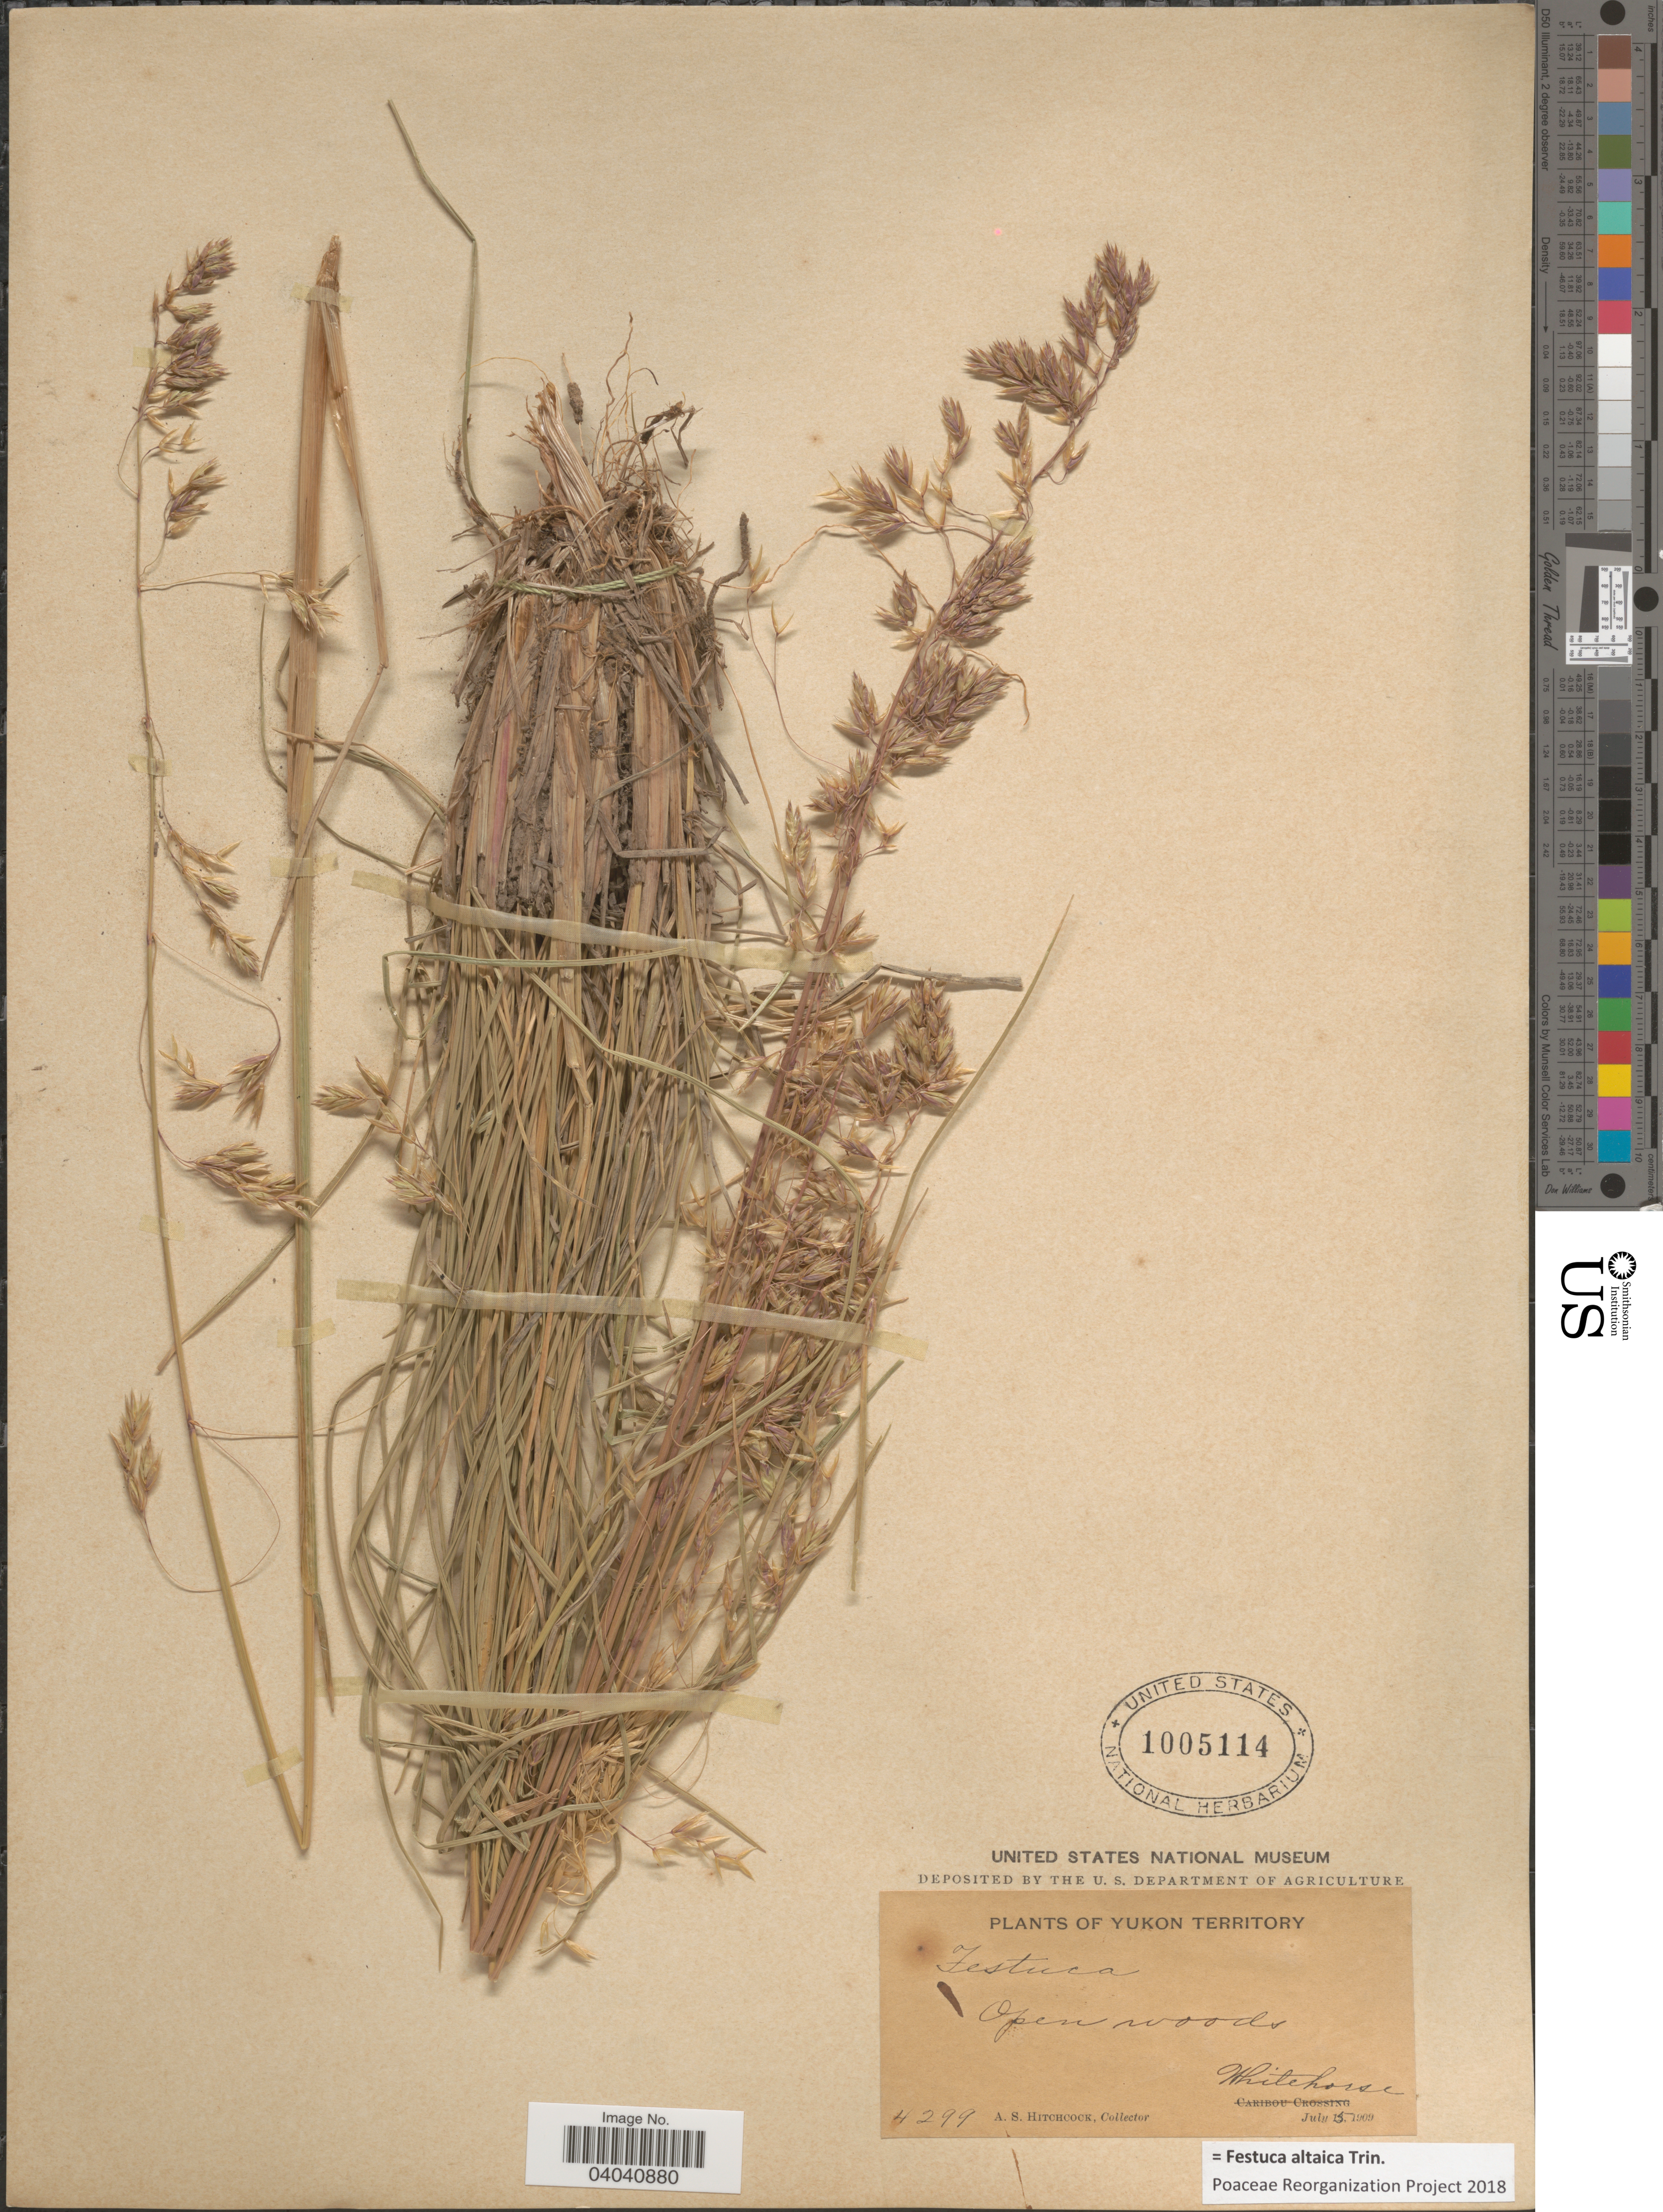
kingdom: Plantae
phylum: Tracheophyta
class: Liliopsida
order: Poales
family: Poaceae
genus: Festuca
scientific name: Festuca altaica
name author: Trin.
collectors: A. S. Hitchcock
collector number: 4299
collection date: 1909-07-15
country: Canada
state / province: Yukon Territory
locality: Whitehorse.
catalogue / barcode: US 1005114